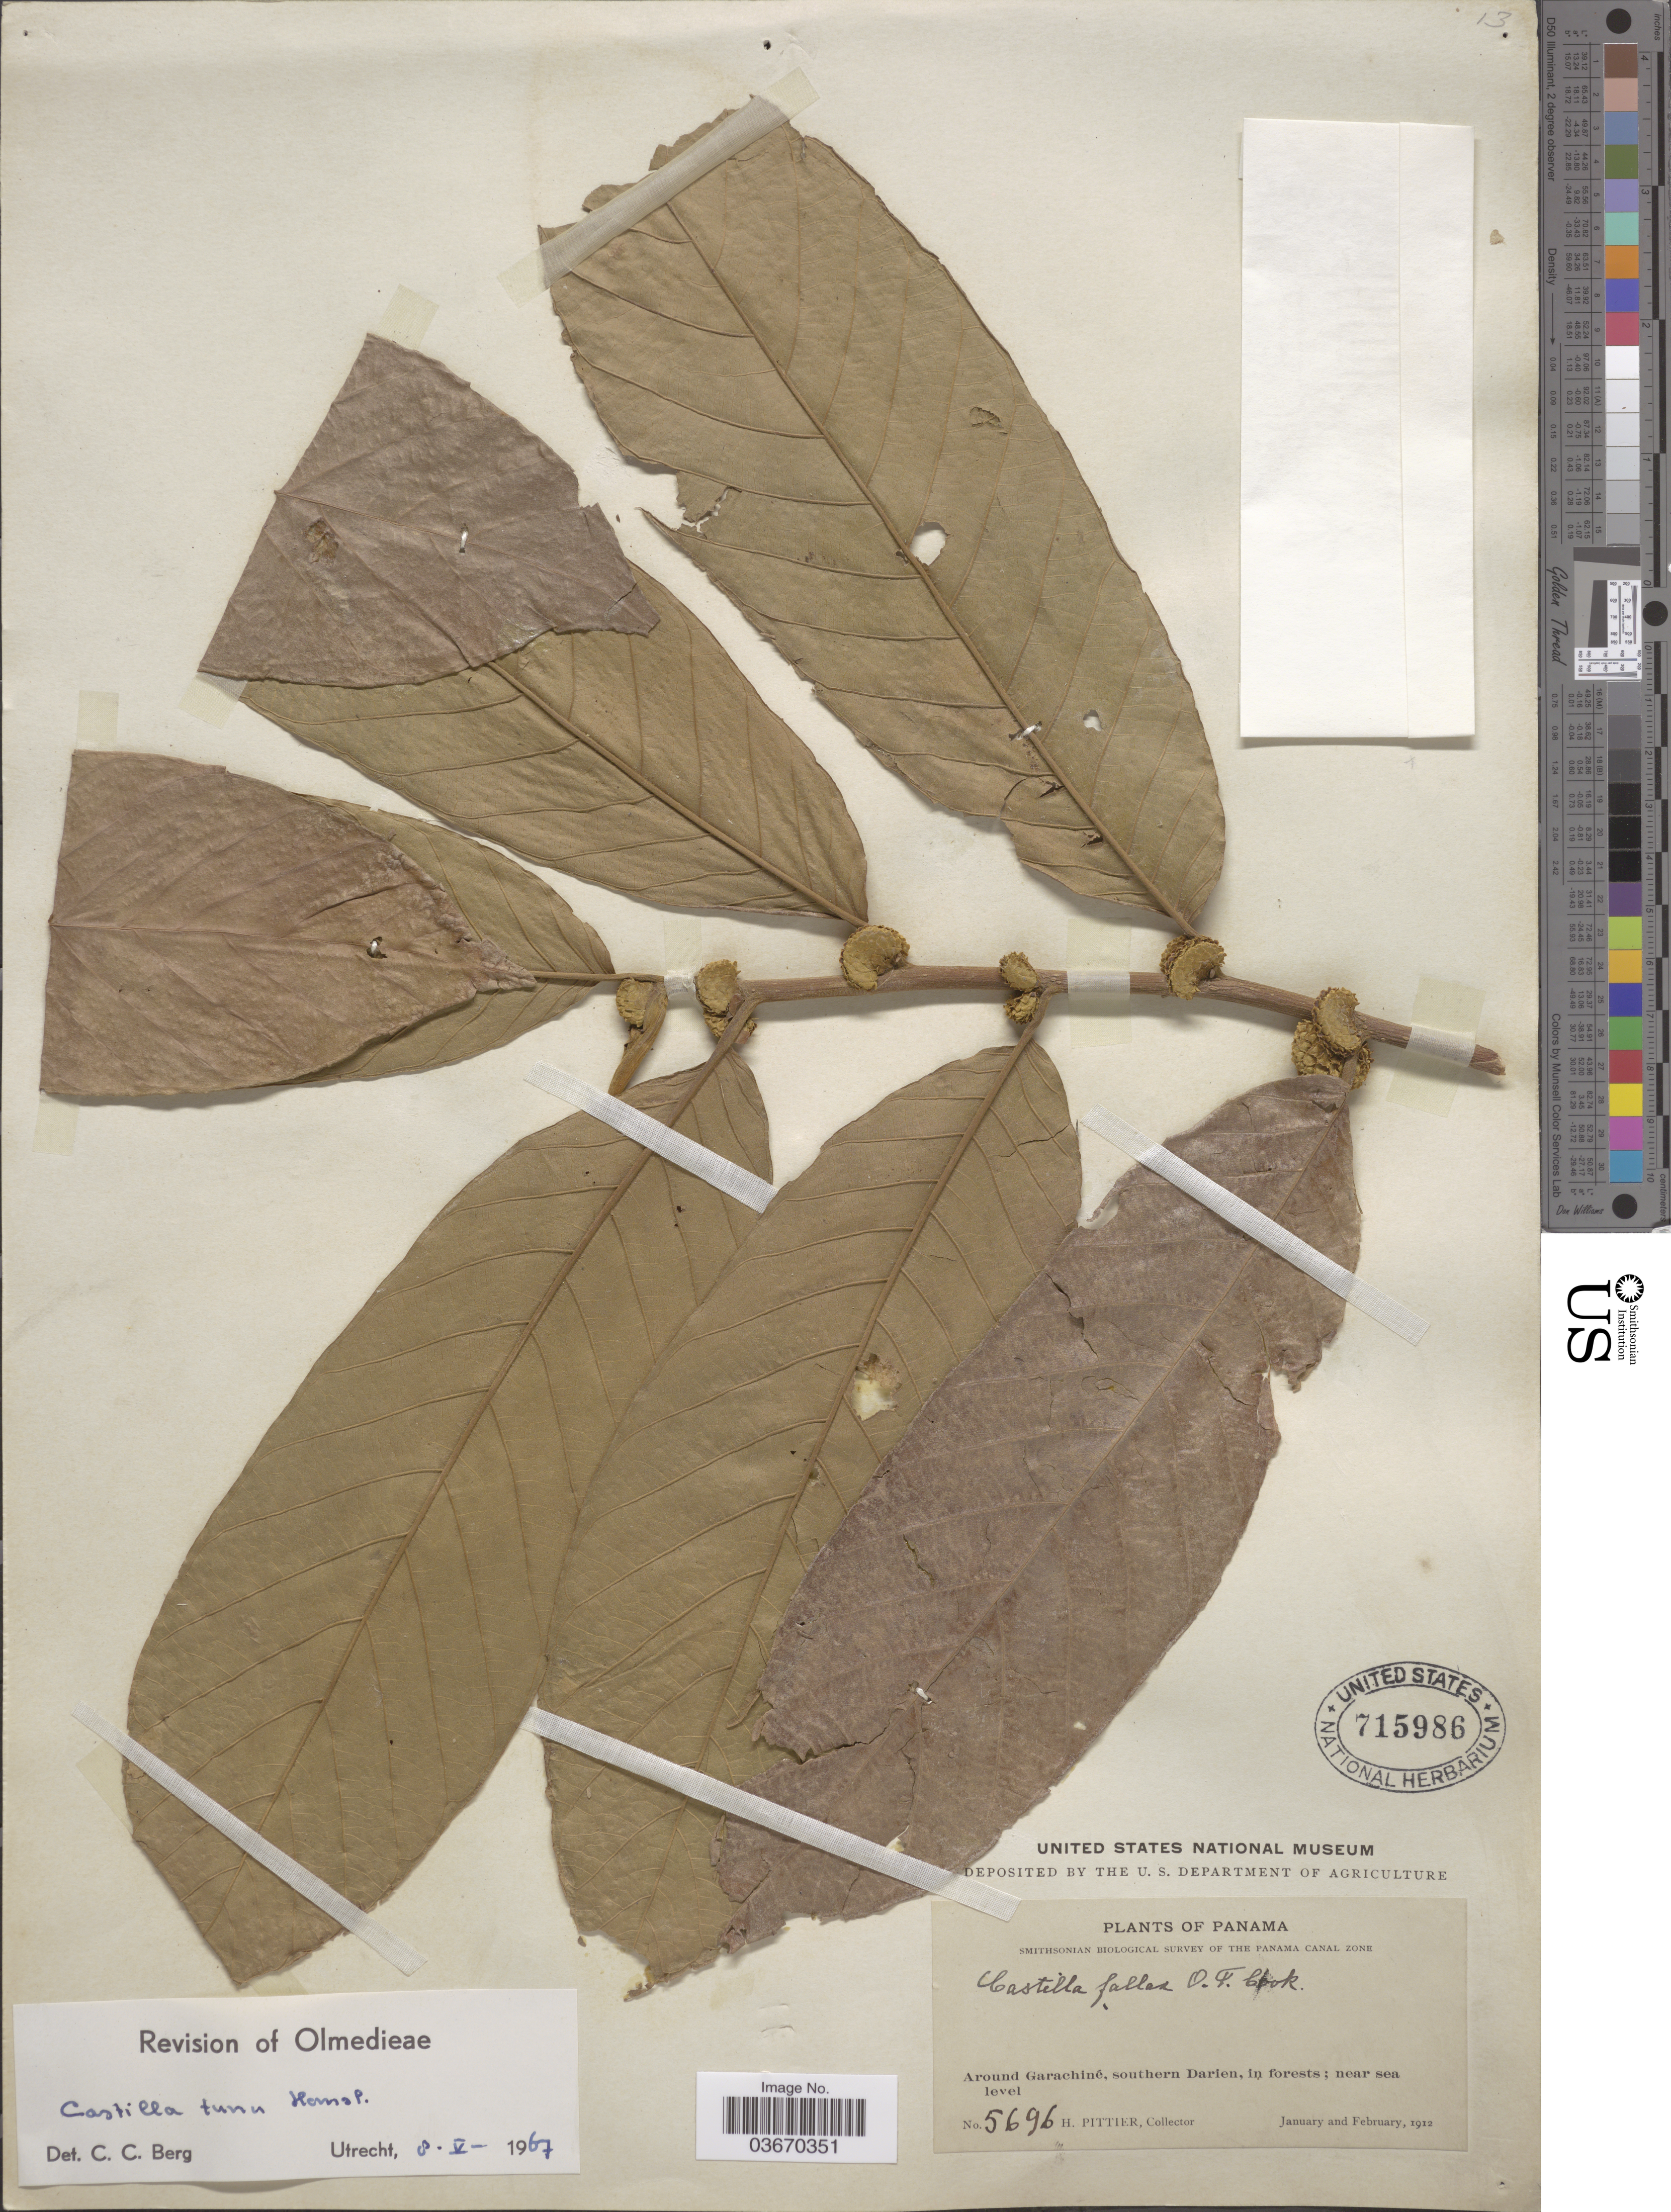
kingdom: Plantae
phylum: Tracheophyta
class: Magnoliopsida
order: Rosales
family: Moraceae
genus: Castilla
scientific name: Castilla tunu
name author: Hemsl.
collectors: H. F. Pittier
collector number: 5696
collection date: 1912-01/1912-02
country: Panama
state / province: Darien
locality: Around Garachiné, southern Darien, in forests.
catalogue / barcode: US 715986